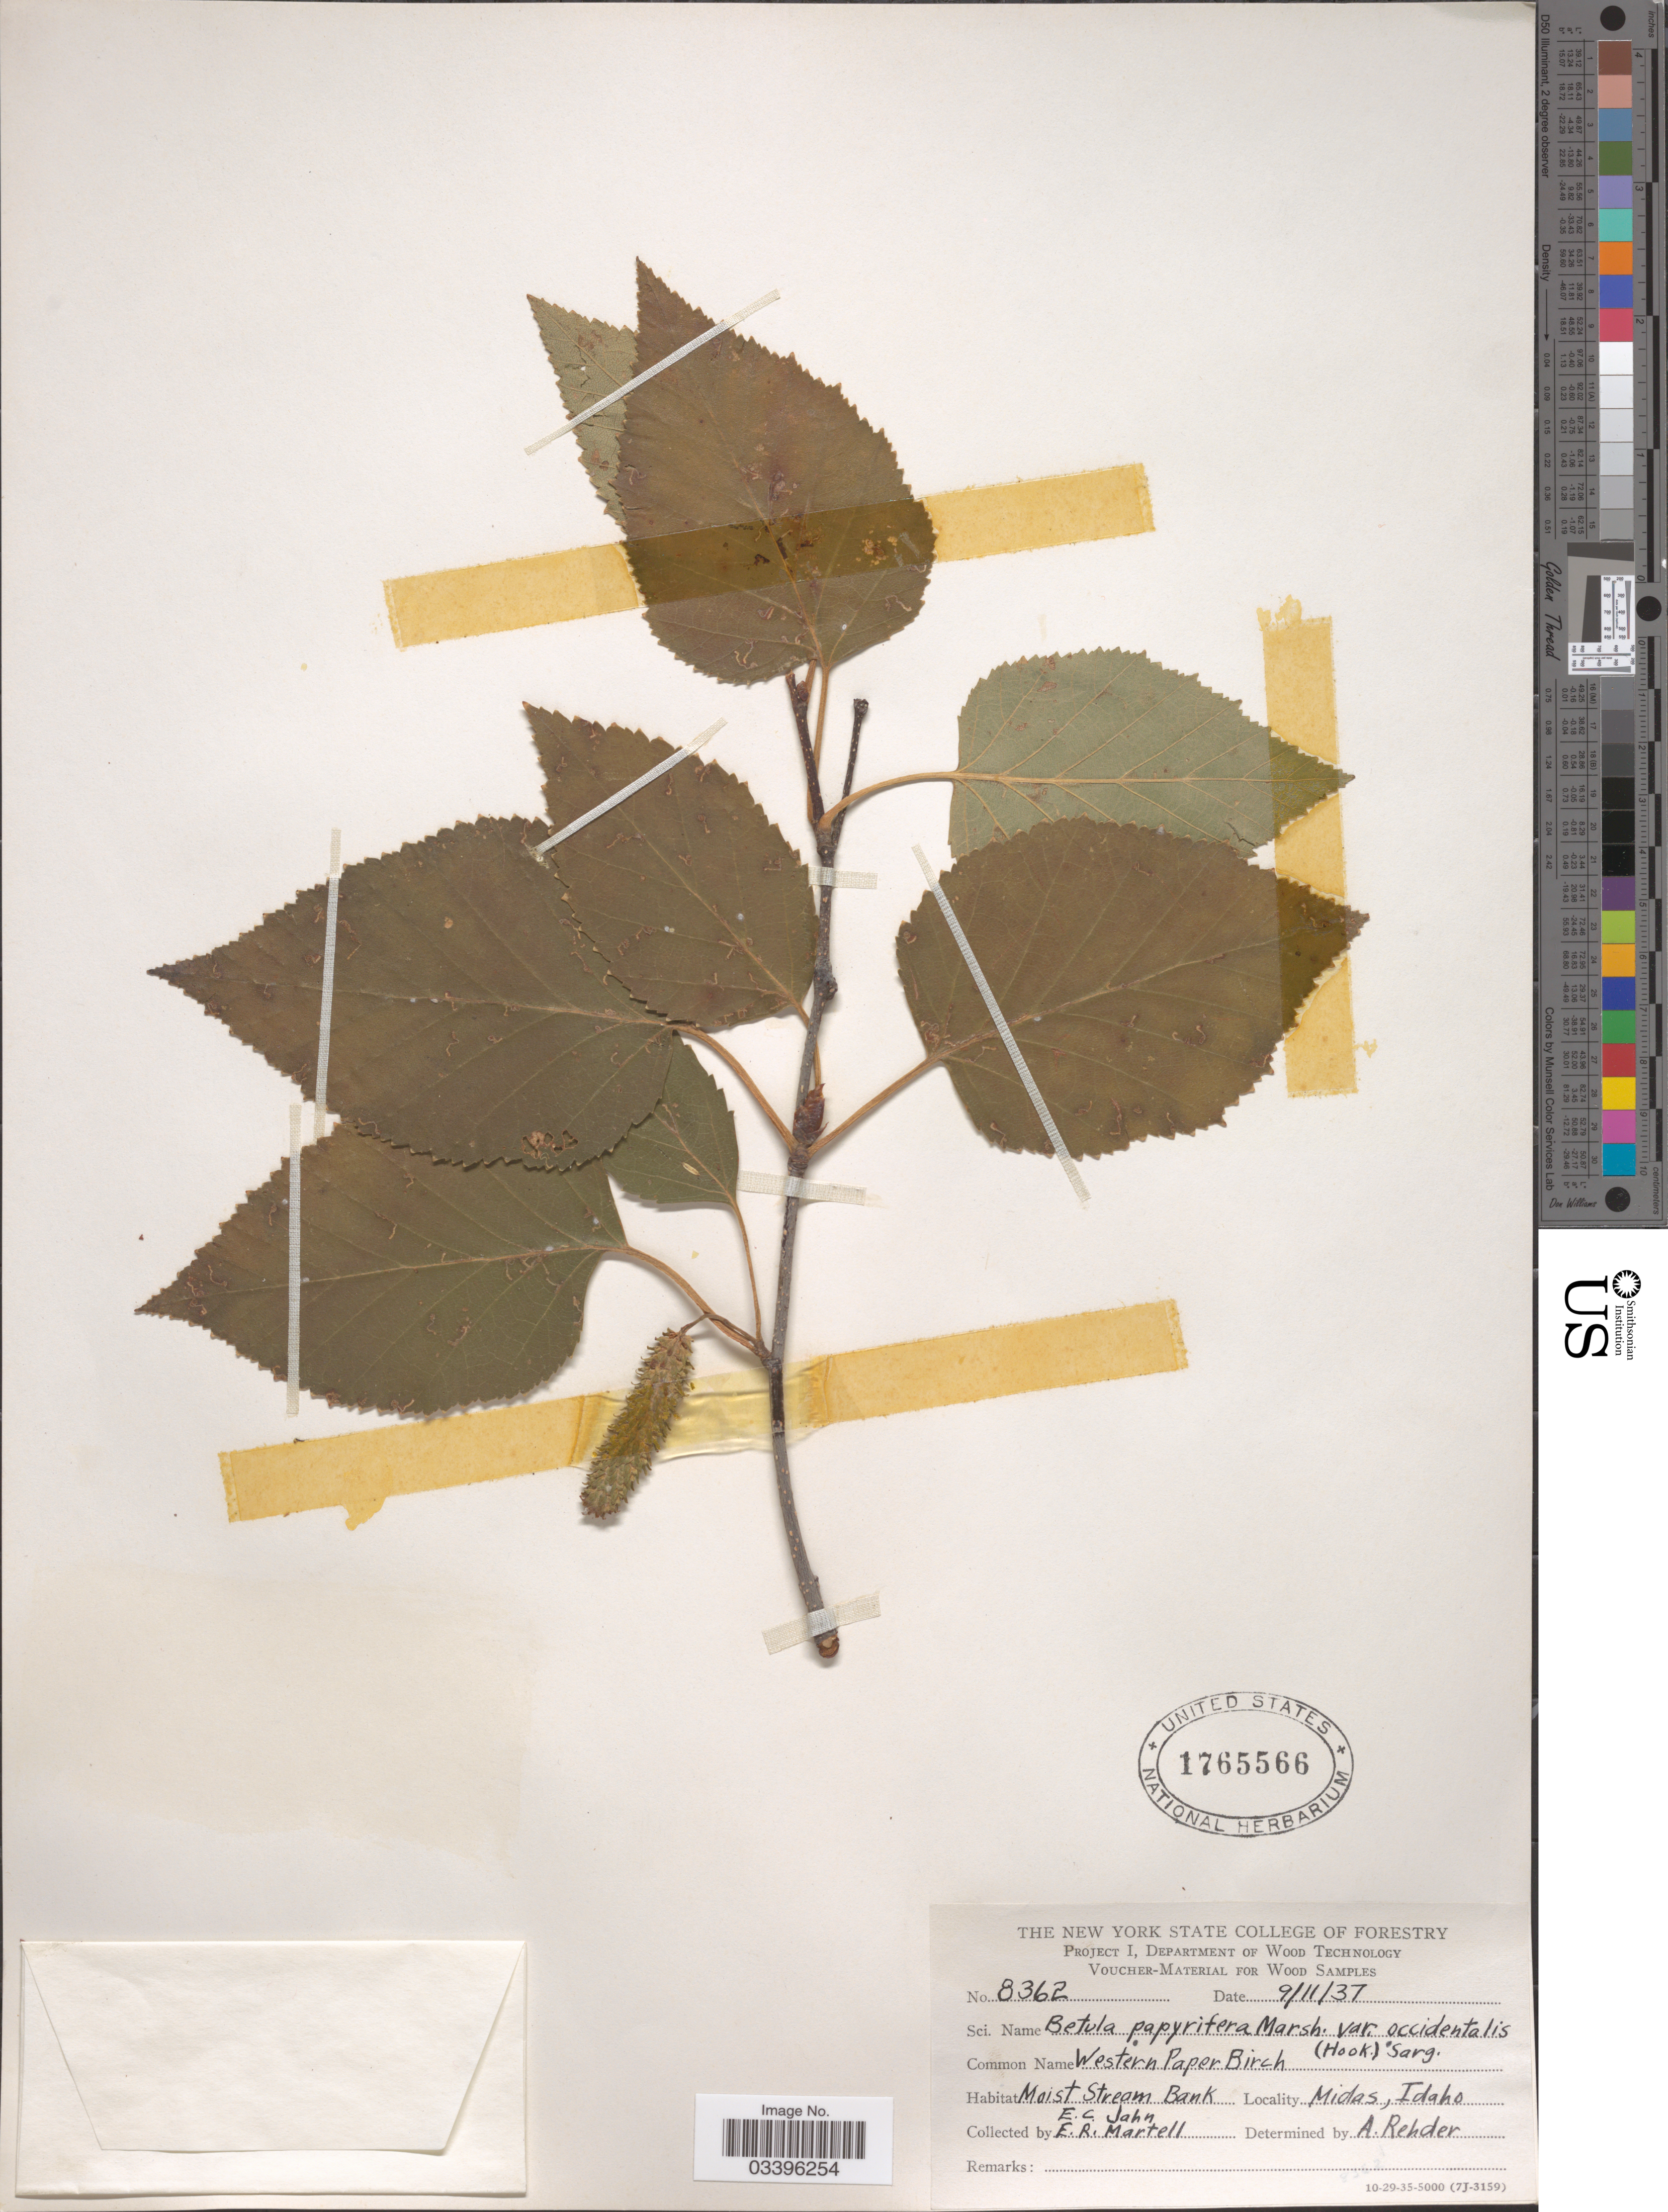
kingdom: Plantae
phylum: Tracheophyta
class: Magnoliopsida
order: Fagales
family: Betulaceae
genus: Betula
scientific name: Betula occidentalis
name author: Hook.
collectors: E. Jahn & E. Martell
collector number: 8362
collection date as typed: Transcribed d/m/y: 11/9/37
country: United States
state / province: Idaho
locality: Moist Stream Bank, Midas.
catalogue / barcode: US 1765566